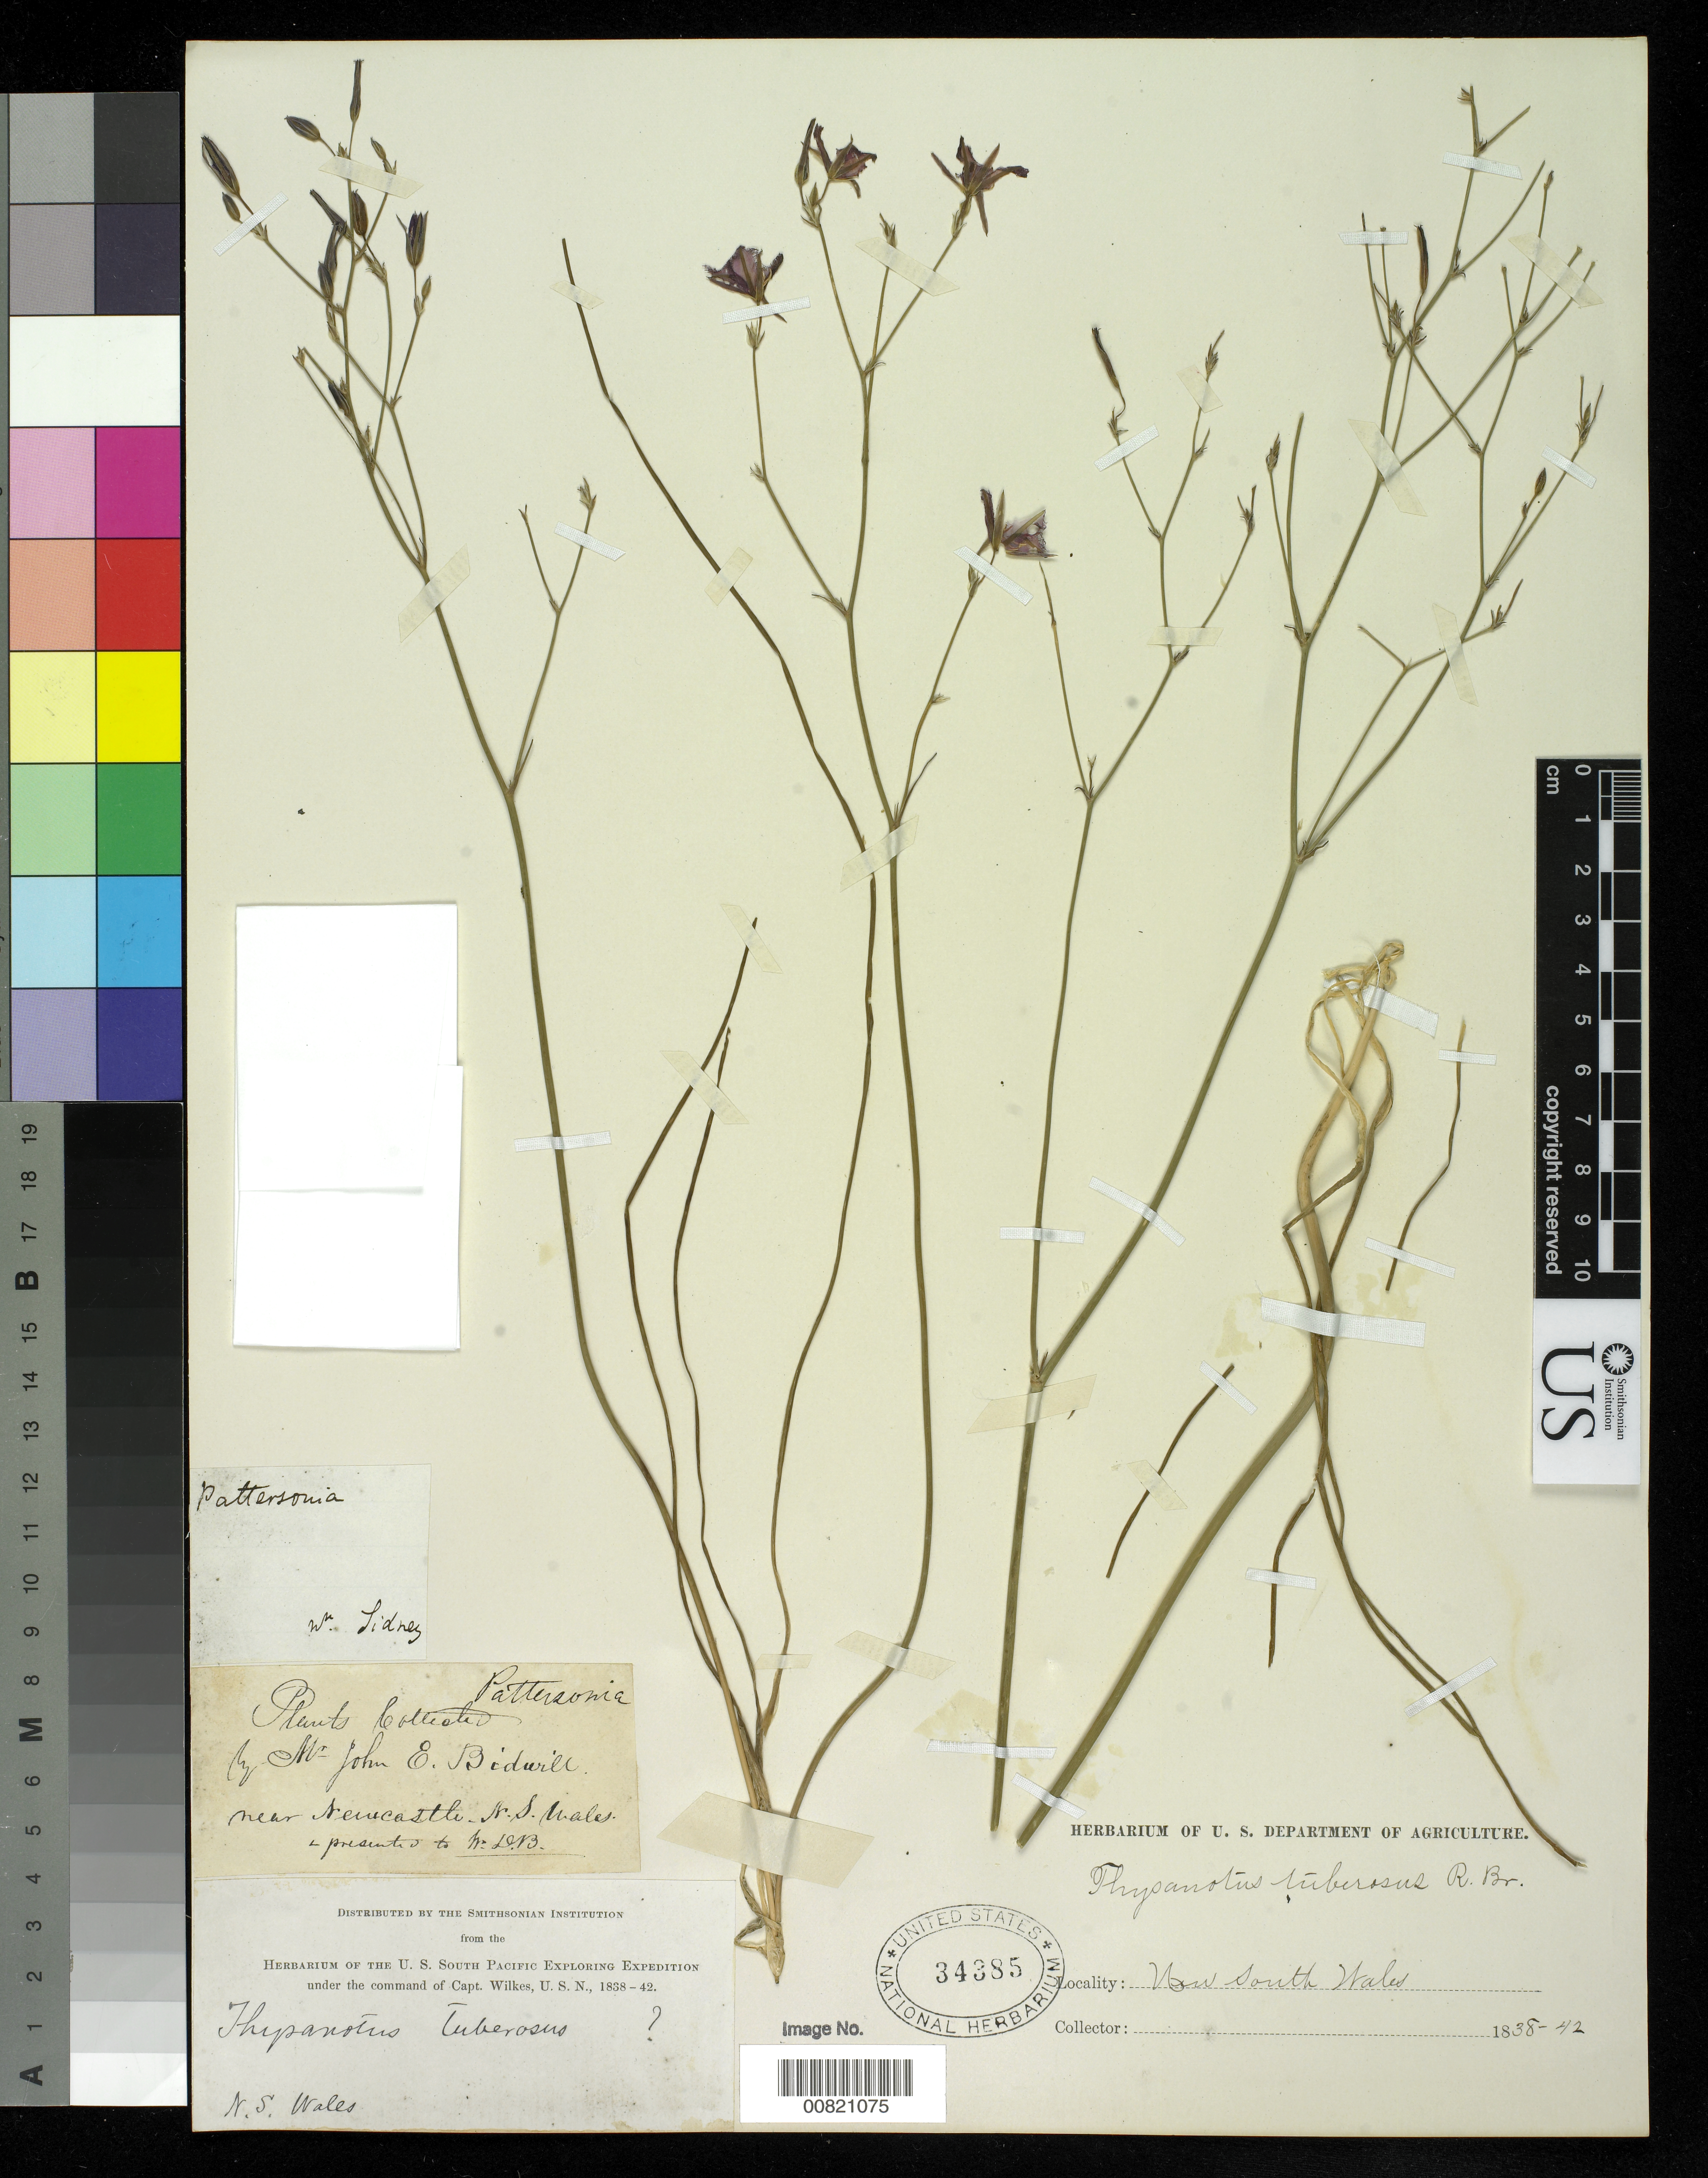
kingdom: Plantae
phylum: Tracheophyta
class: Liliopsida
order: Asparagales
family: Asparagaceae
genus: Thysanotus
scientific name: Thysanotus tuberosus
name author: R. Br.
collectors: Wilkes Explor. Exped.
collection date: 1838/1842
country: Australia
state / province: New South Wales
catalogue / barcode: US 34385